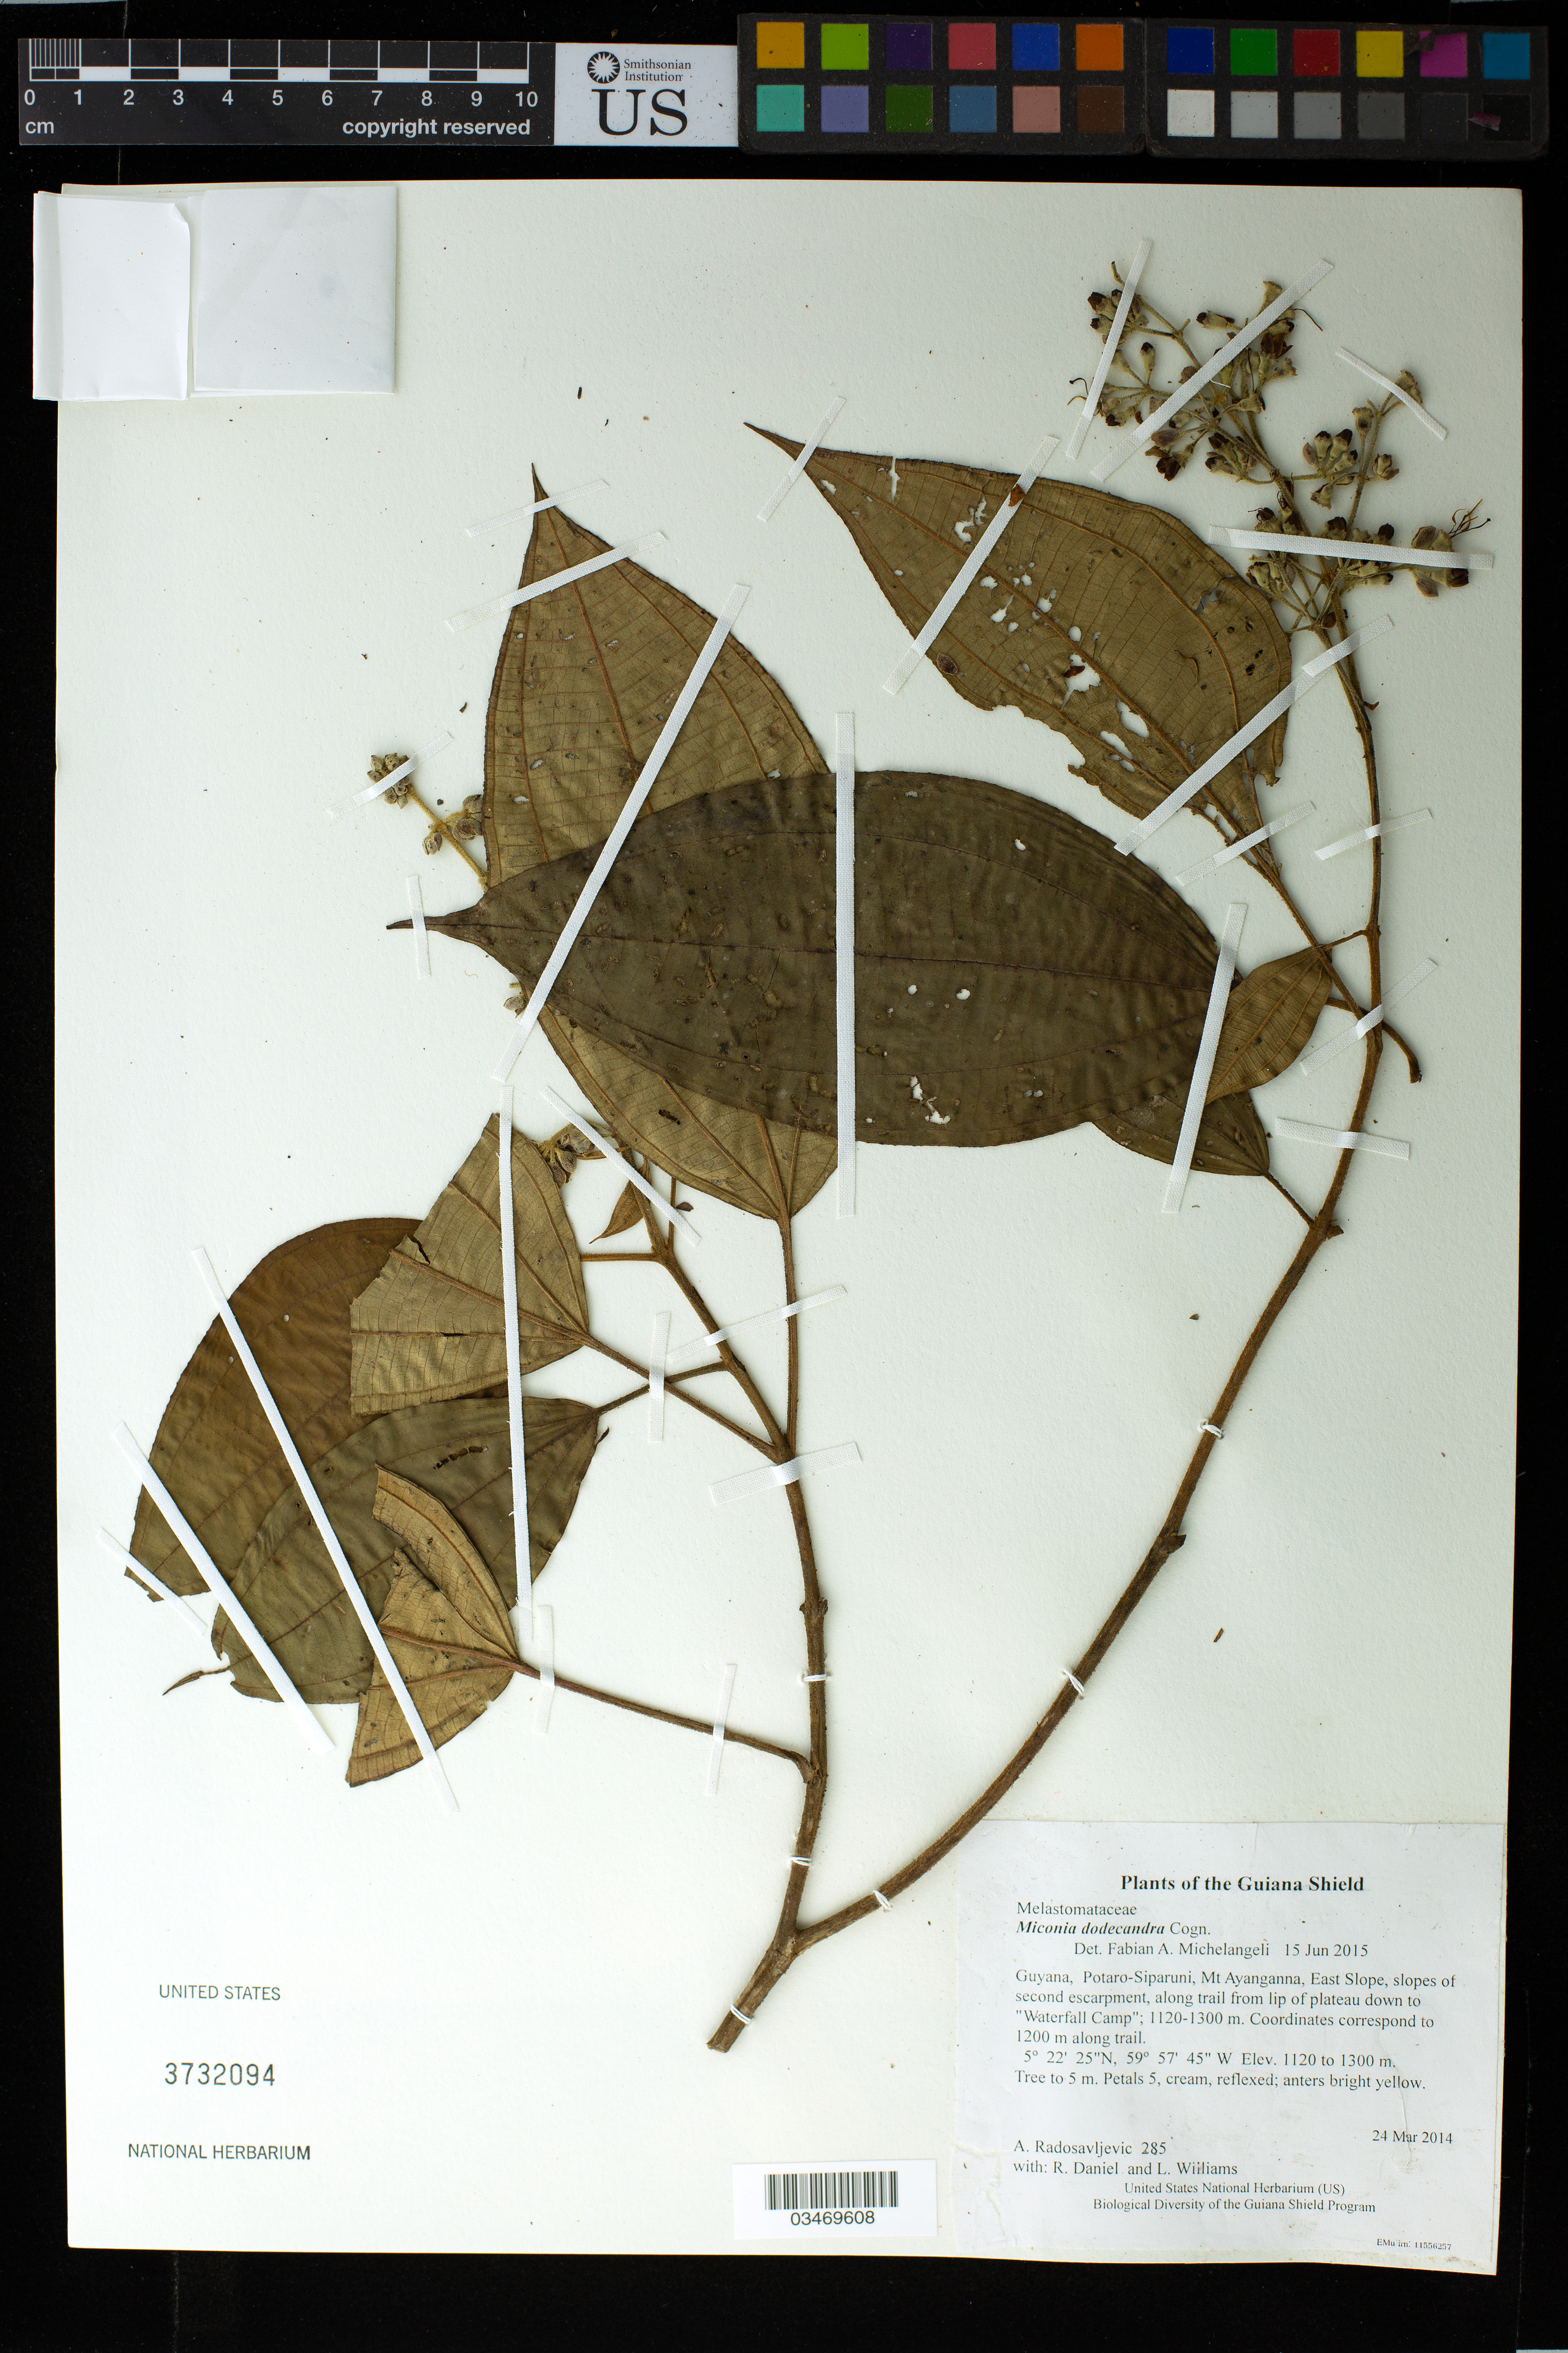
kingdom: Plantae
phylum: Tracheophyta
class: Magnoliopsida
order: Myrtales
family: Melastomataceae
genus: Miconia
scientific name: Miconia dodecandra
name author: Cogn.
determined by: Michelangeli, F. A.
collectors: A. Radosavljevic, R. Daniel & L. Williams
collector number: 285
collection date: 2014-03-24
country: Guyana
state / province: Potaro-Siparuni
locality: Mt Ayanganna, East Slope, slopes of second escarpment, along trail from lip of plateau down to "Waterfall Camp"; 1120-1300 m. Coordinates correspond to 1200 m along trail.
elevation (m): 1120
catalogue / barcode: US 3732094